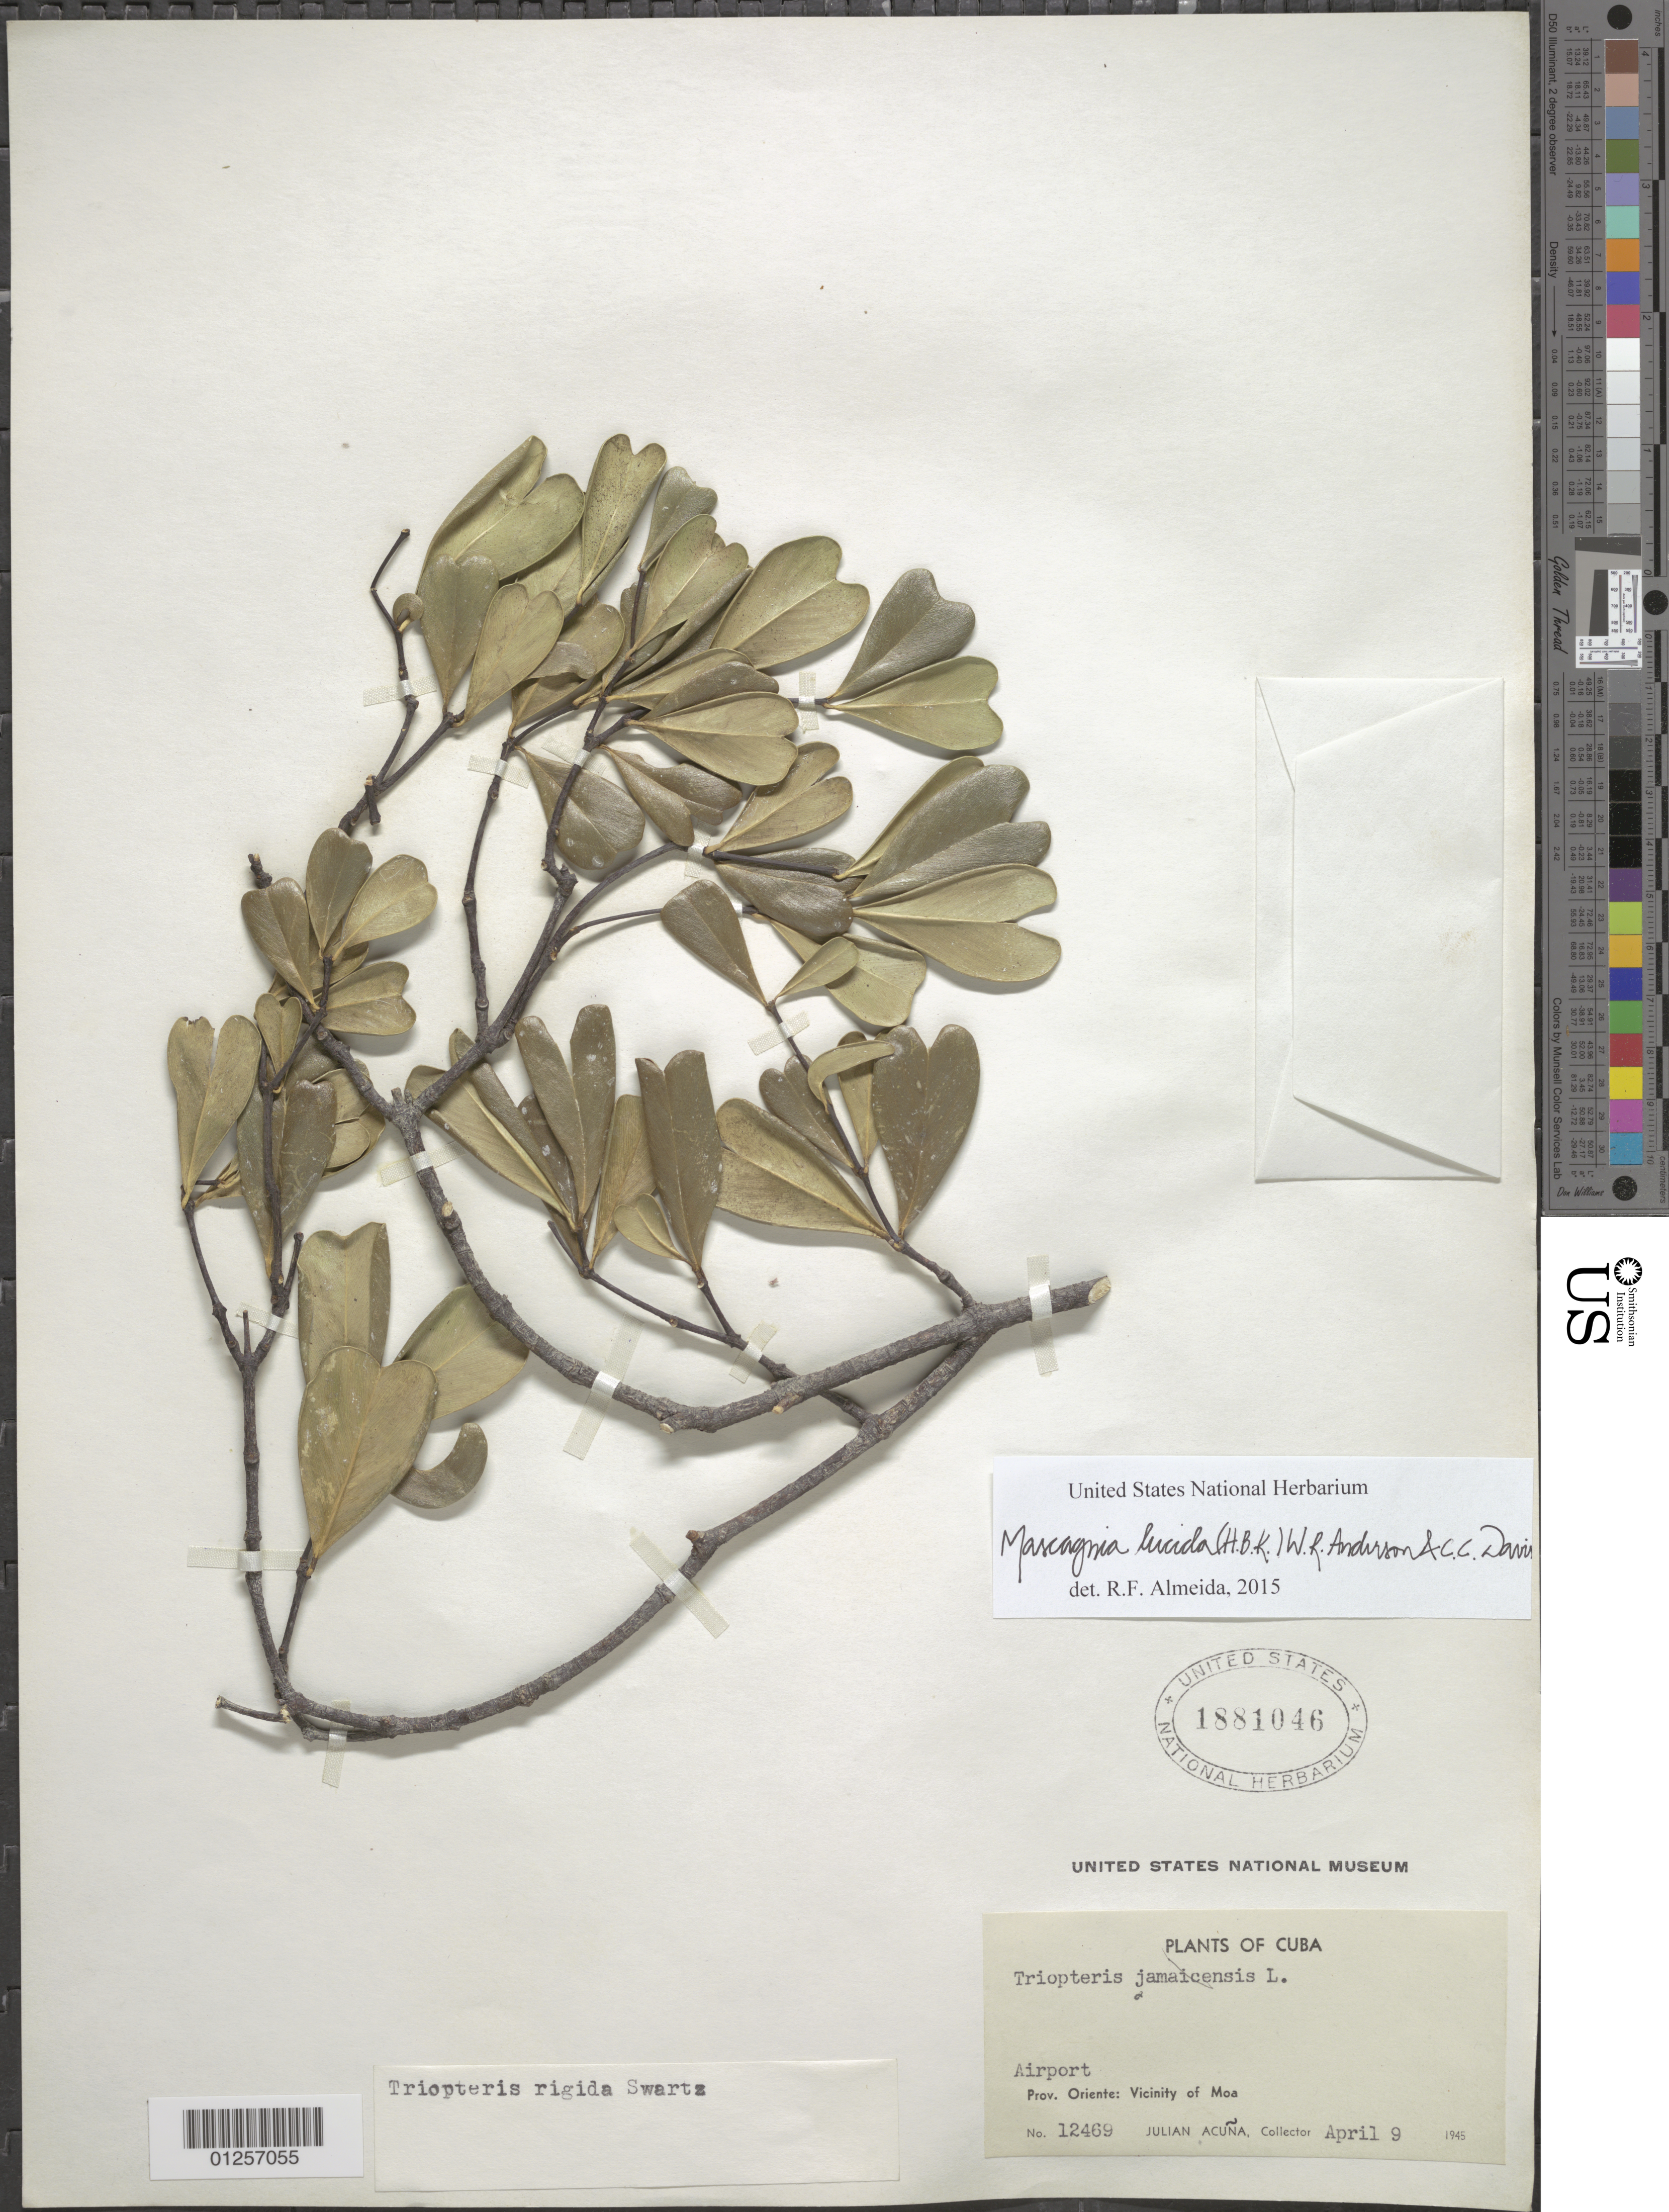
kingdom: Plantae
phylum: Tracheophyta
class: Magnoliopsida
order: Malpighiales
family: Malpighiaceae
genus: Mascagnia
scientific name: Mascagnia lucida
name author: (Kunth) W.R. Anderson & C. Davis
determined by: De Almeida, R. F., (HUEFS), Universidade Estadual de Feira de Santana (BRAZIL)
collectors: J. B. Acuña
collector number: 12469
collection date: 1945-04-09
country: Cuba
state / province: Holguín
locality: Prov. Oriente, vicinity of Moa. Airport.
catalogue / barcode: US 1881046